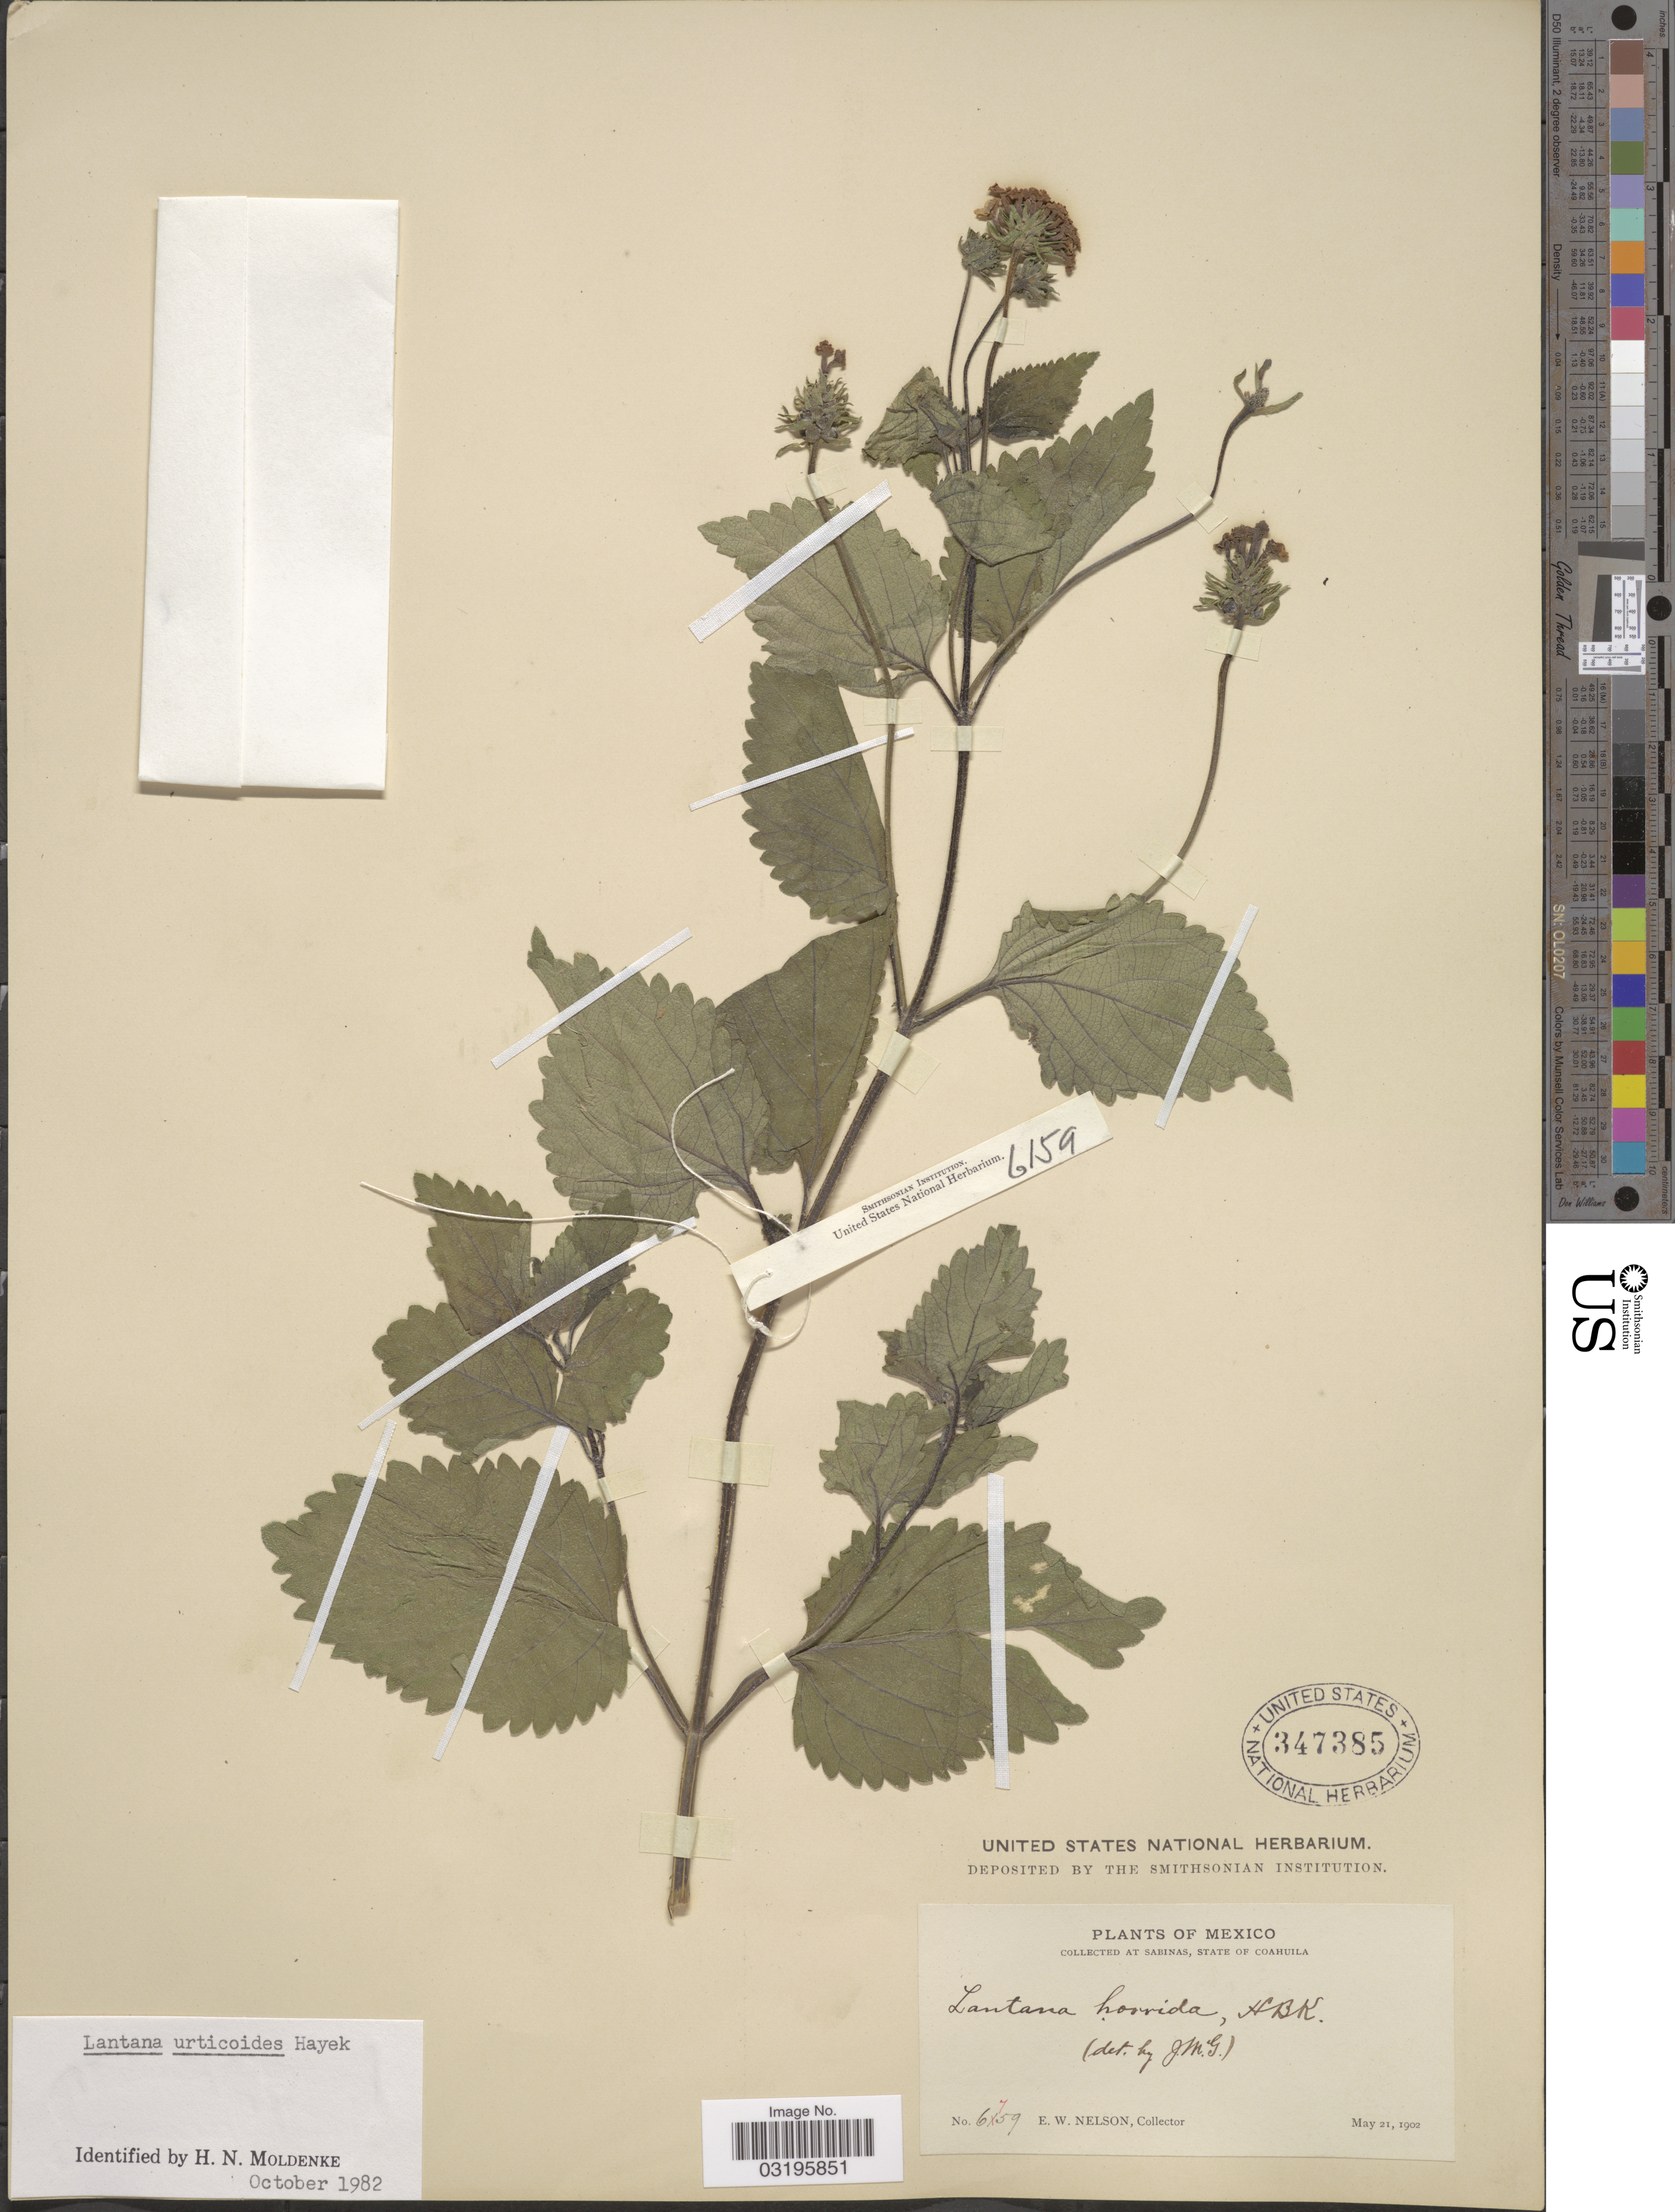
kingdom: Plantae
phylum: Tracheophyta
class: Magnoliopsida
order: Lamiales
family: Verbenaceae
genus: Lantana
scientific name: Lantana urticoides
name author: Hayek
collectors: E. W. Nelson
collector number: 6759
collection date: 1902-05-21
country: Mexico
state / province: Coahuila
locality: At Sabinas.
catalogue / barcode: US 347385